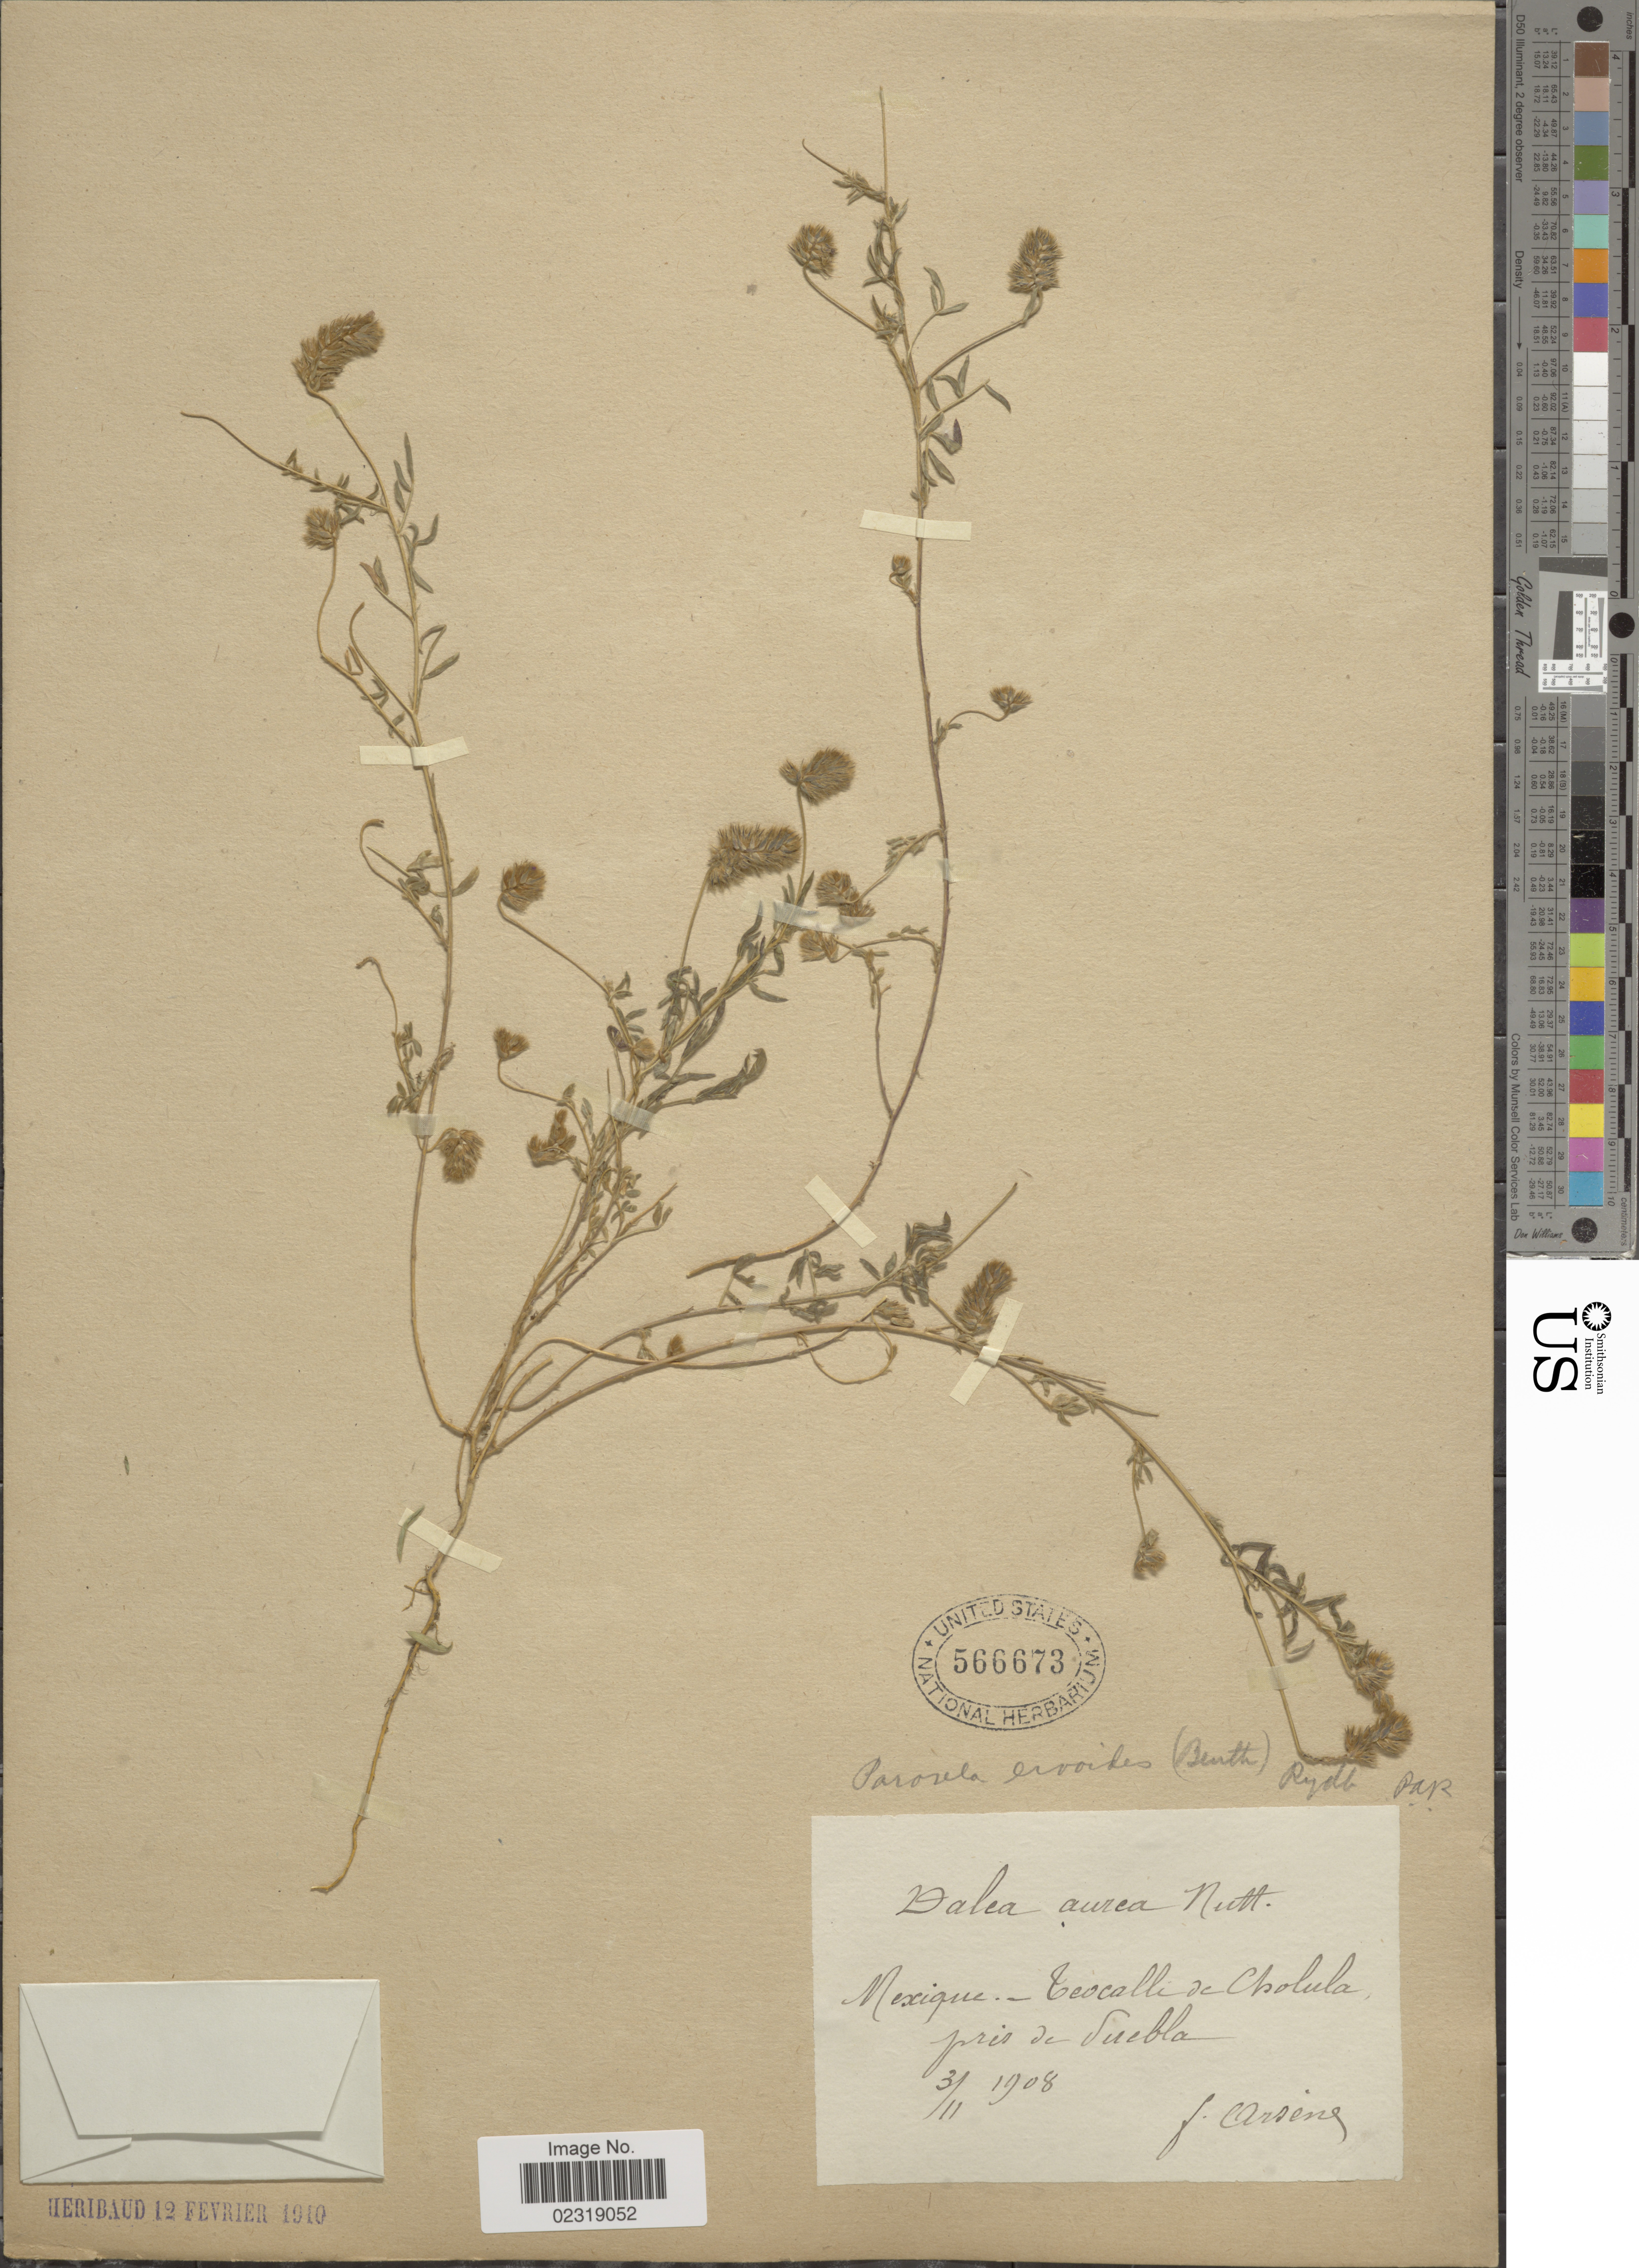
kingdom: Plantae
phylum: Tracheophyta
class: Magnoliopsida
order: Fabales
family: Fabaceae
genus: Dalea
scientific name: Dalea cliffortiana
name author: Willd.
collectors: F. Hyacinth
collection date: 1908-11-03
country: Mexico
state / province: Puebla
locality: Mexique - Teocalli de Cholula, pres de Puebla.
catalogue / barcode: US 566673